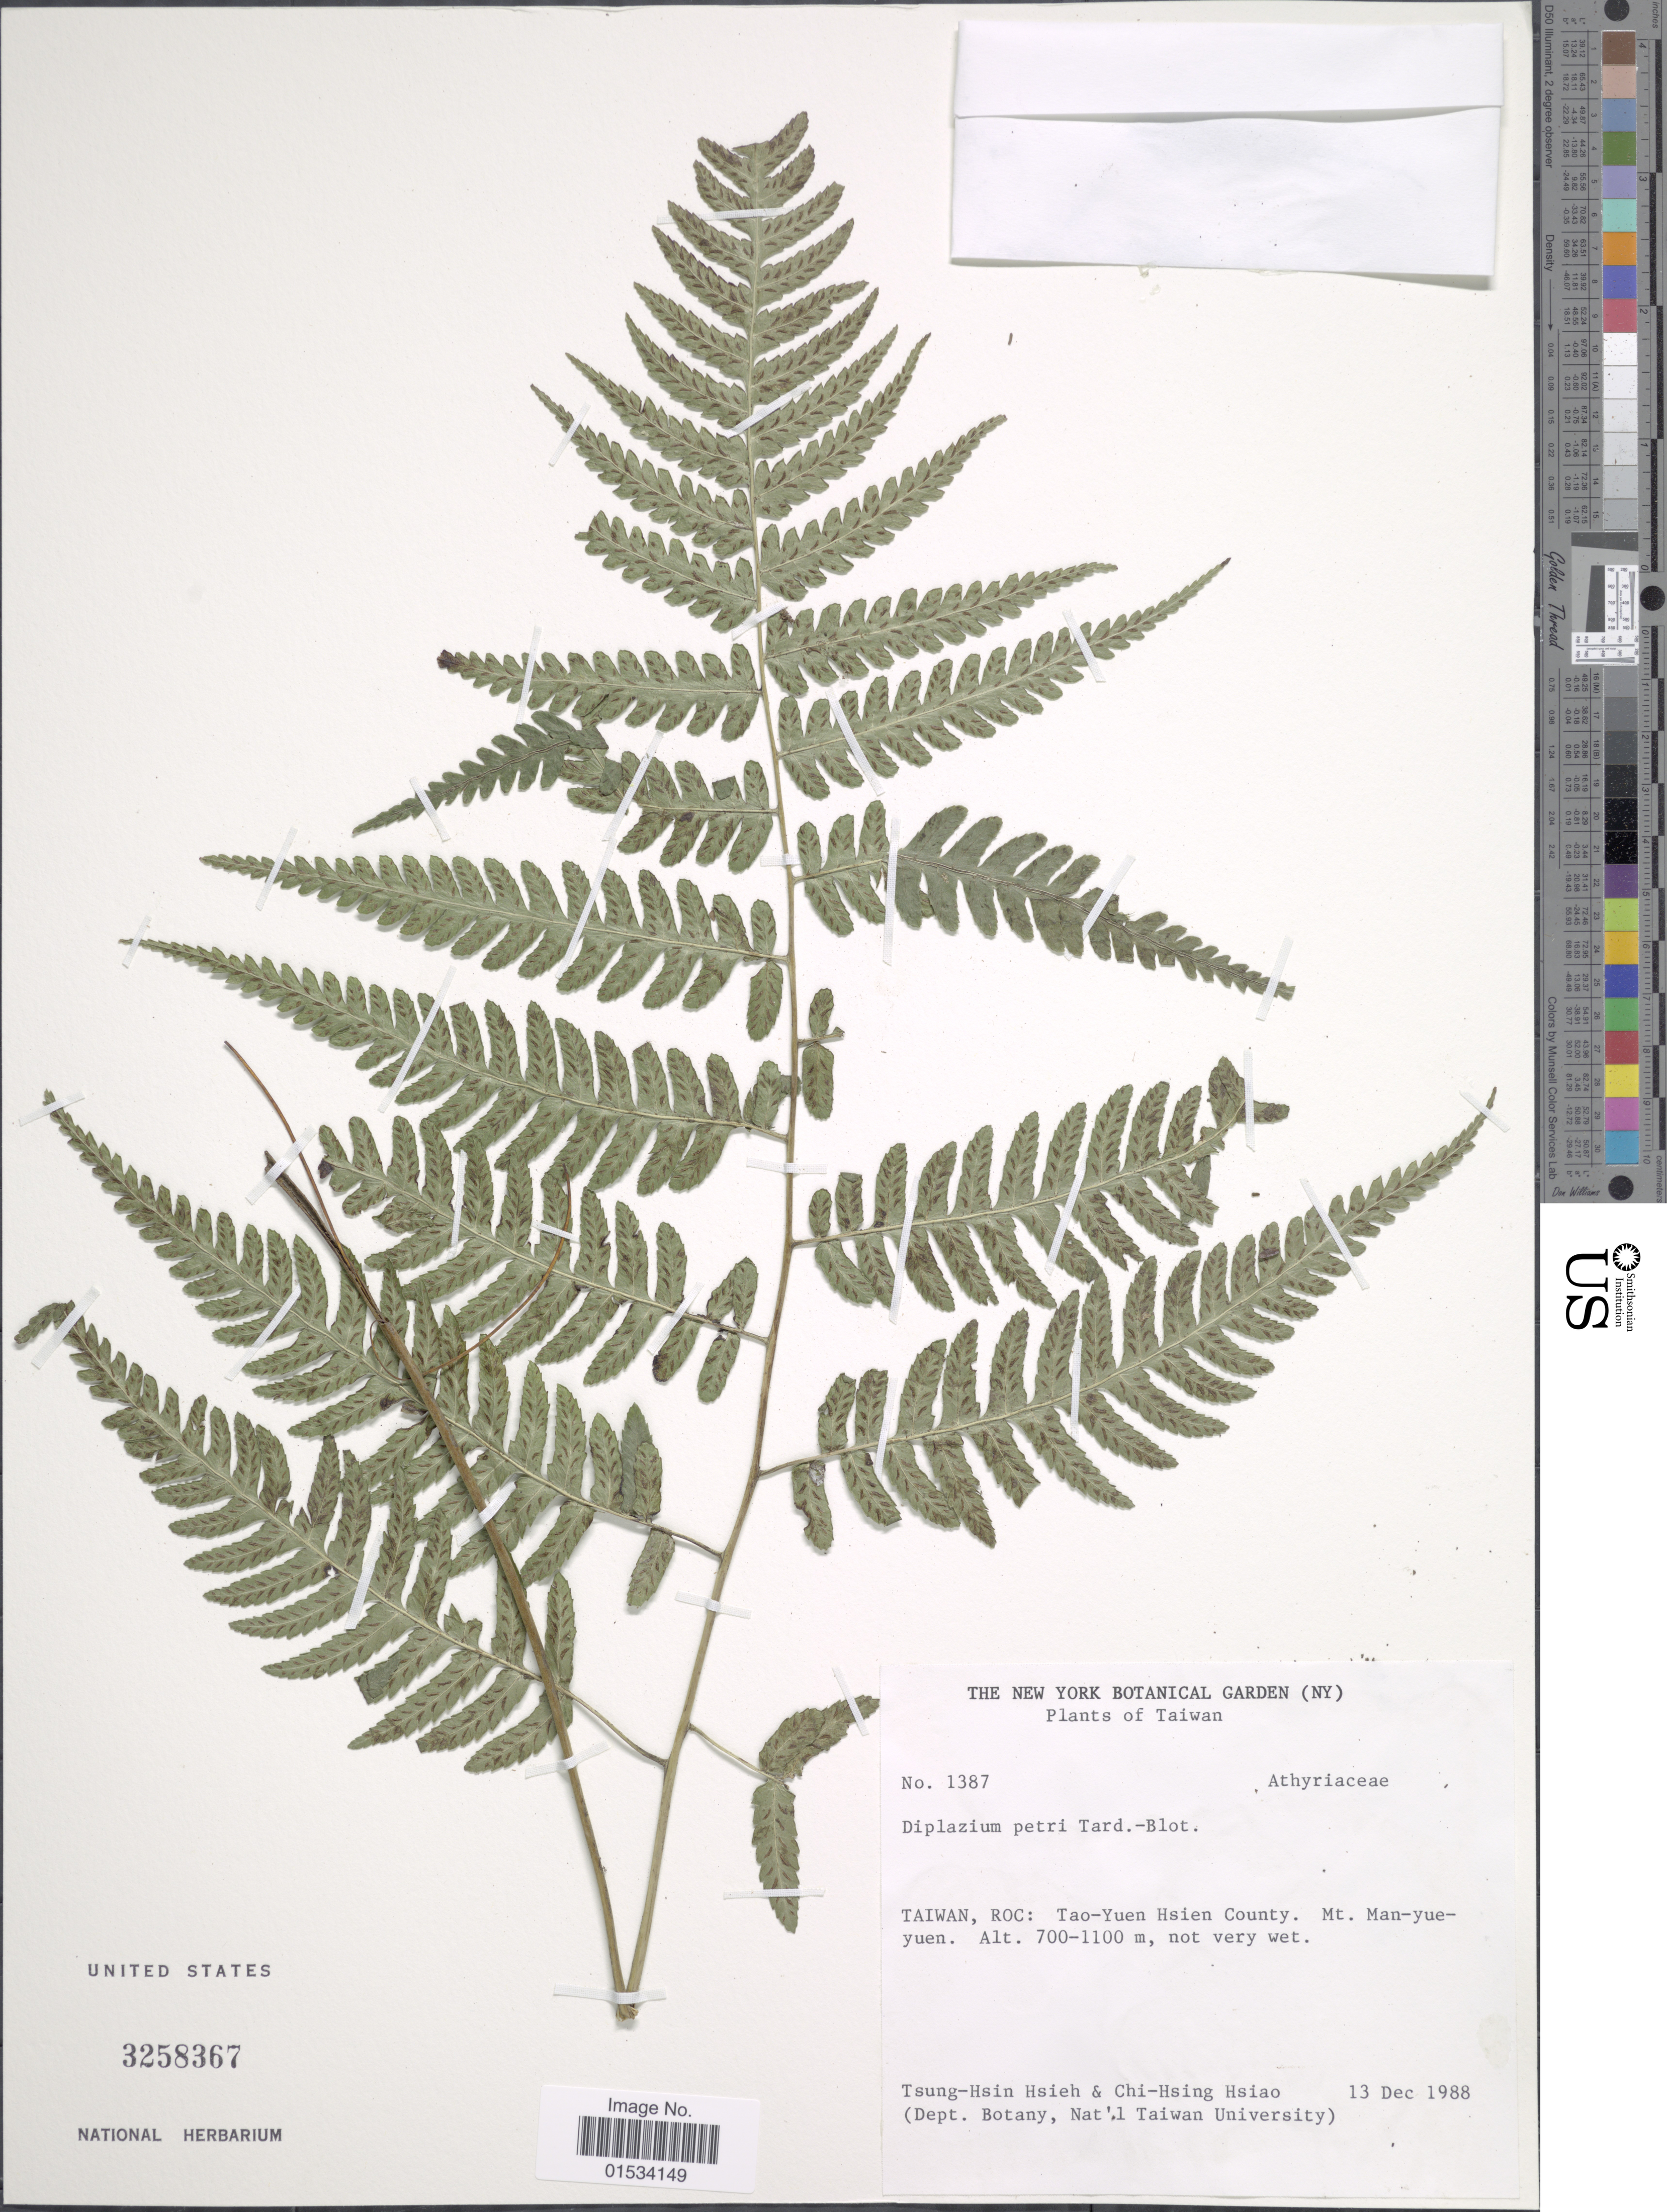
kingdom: Plantae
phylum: Tracheophyta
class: Polypodiopsida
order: Polypodiales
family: Athyriaceae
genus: Diplazium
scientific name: Diplazium petri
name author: Tardieu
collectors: Tsung-Hsin Hsieh & C. Hsiao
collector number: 1387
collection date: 1988-12-13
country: Taiwan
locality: Roc: Tao-Yuen Hsien County, Mt. Man-yue-yuen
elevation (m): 700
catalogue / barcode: US 3258367